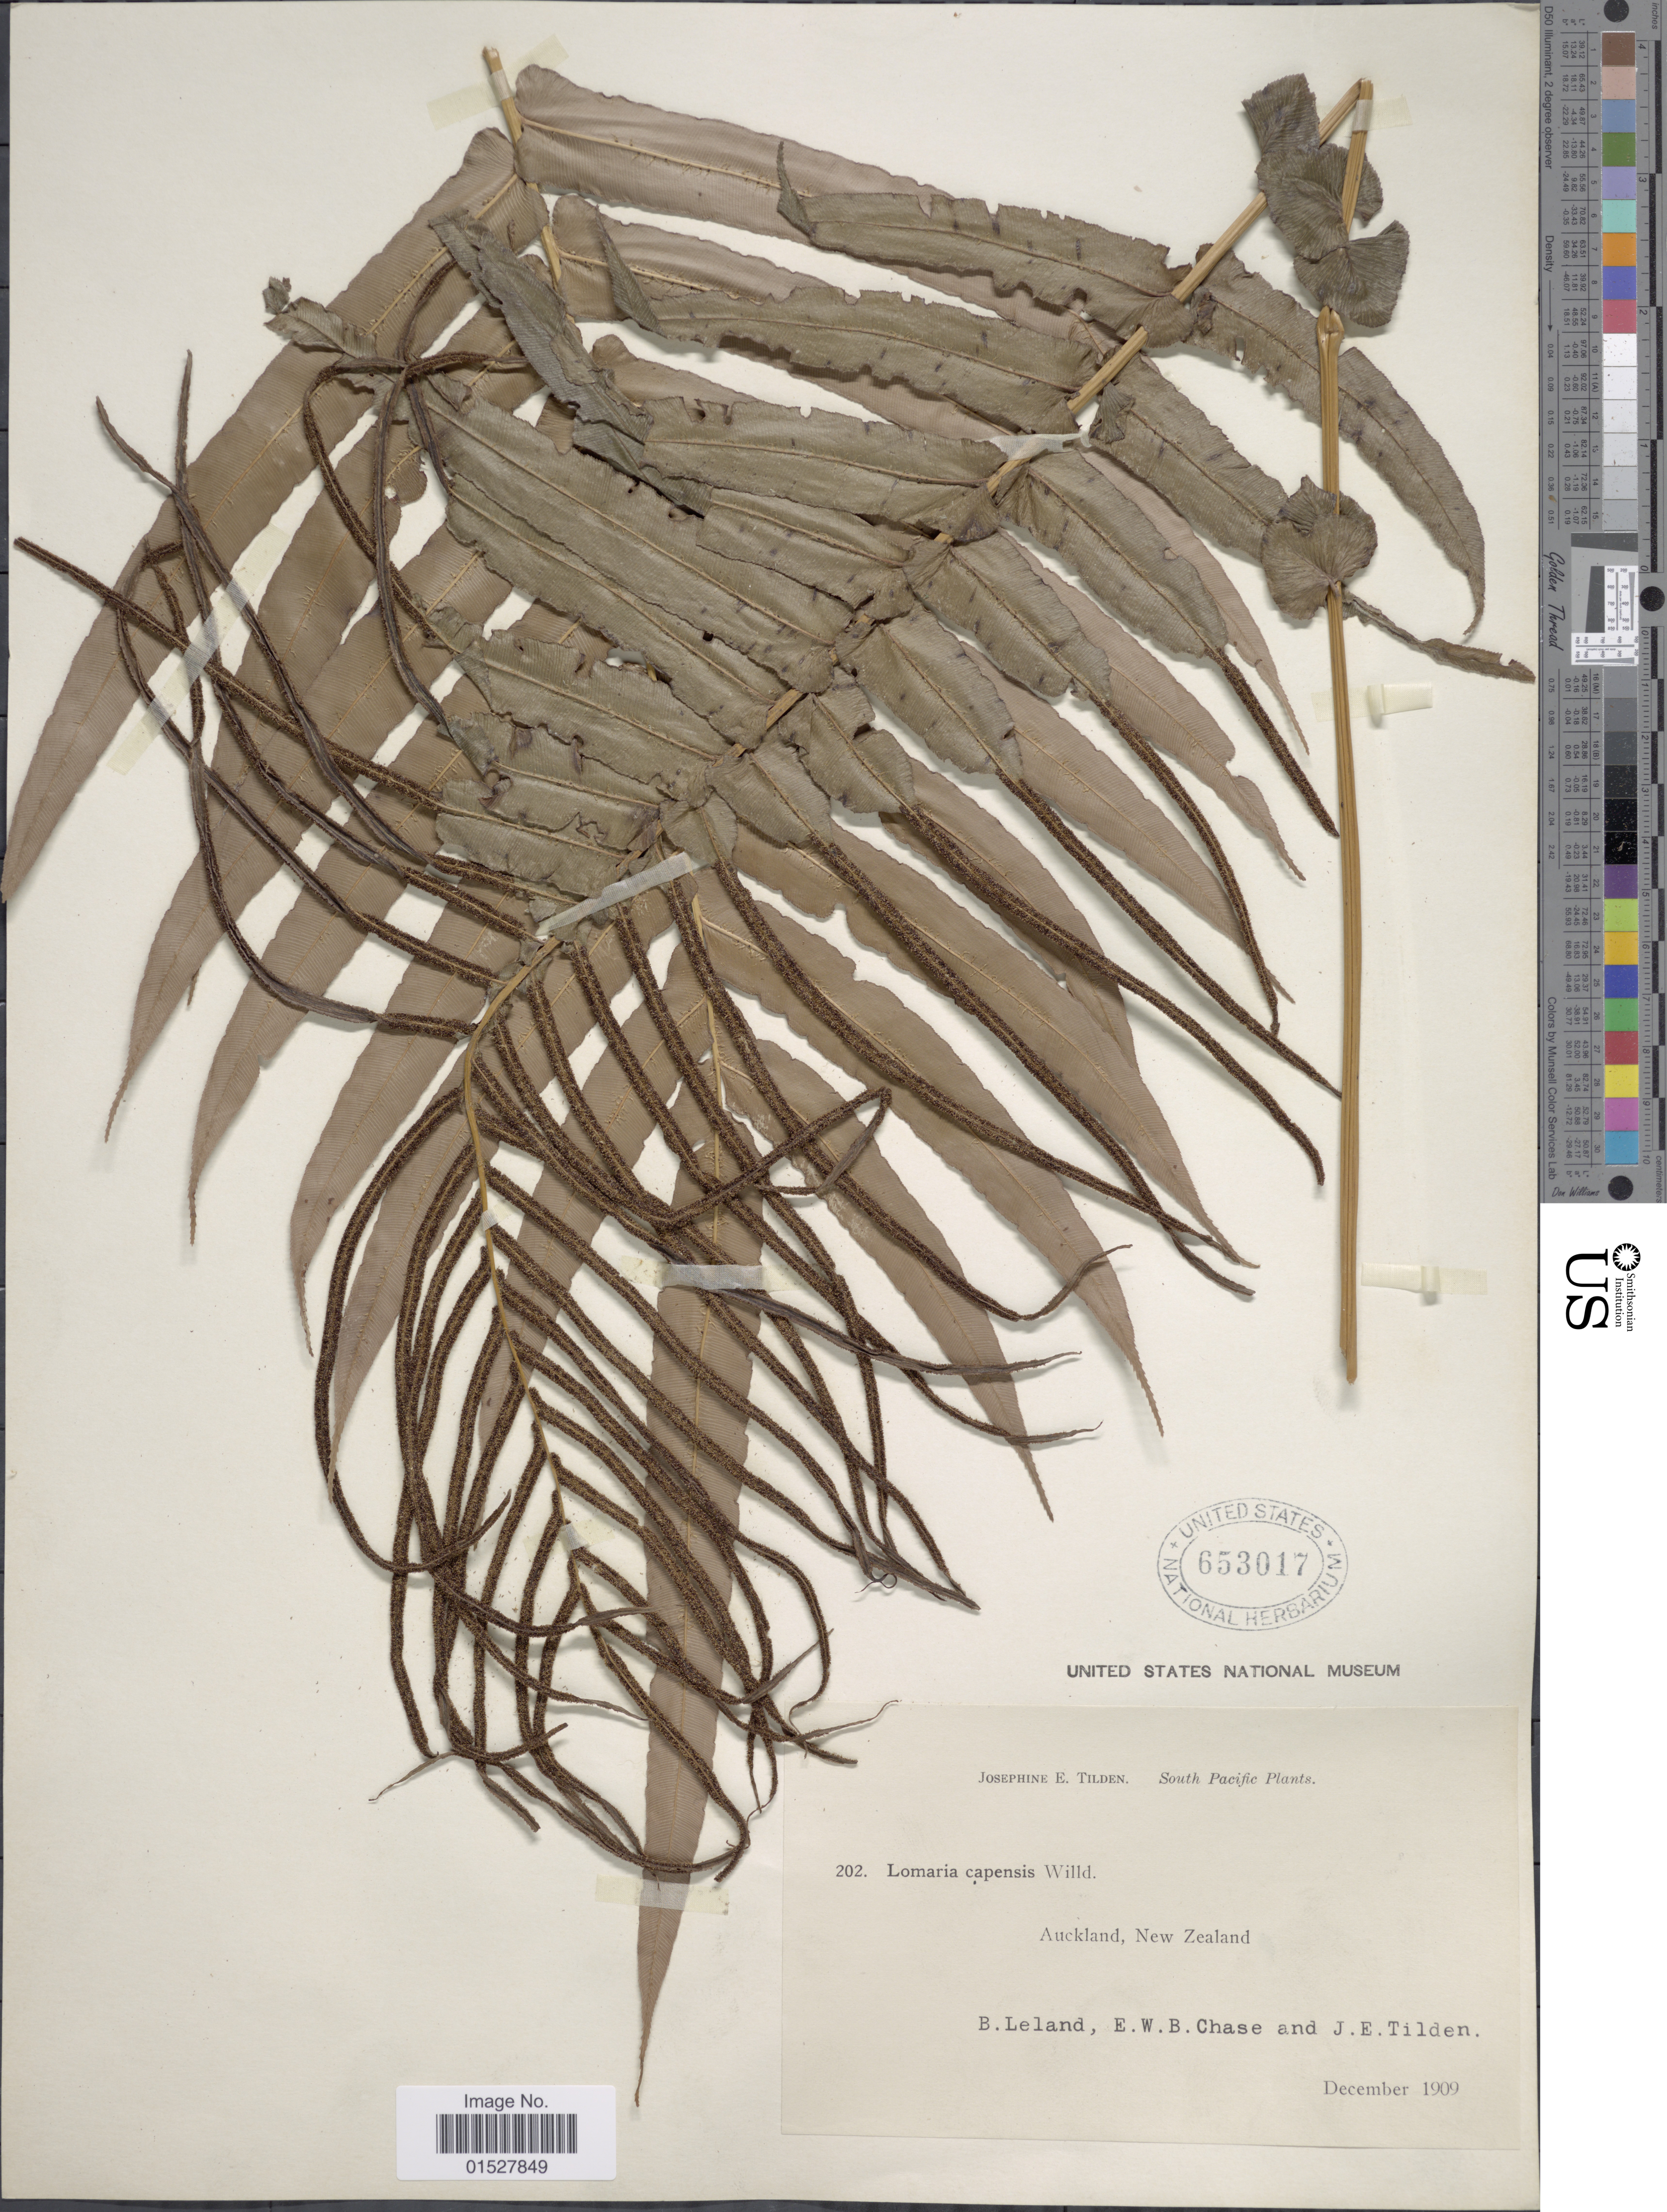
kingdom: Plantae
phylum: Tracheophyta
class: Polypodiopsida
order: Polypodiales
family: Blechnaceae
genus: Blechnum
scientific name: Blechnum capense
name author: (L.) Schltdl.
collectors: B. Leland, E. W. Chase & J. E. Tilden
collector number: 202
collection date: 1909-12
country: New Zealand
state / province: Auckland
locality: South Pacific.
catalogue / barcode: US 653017